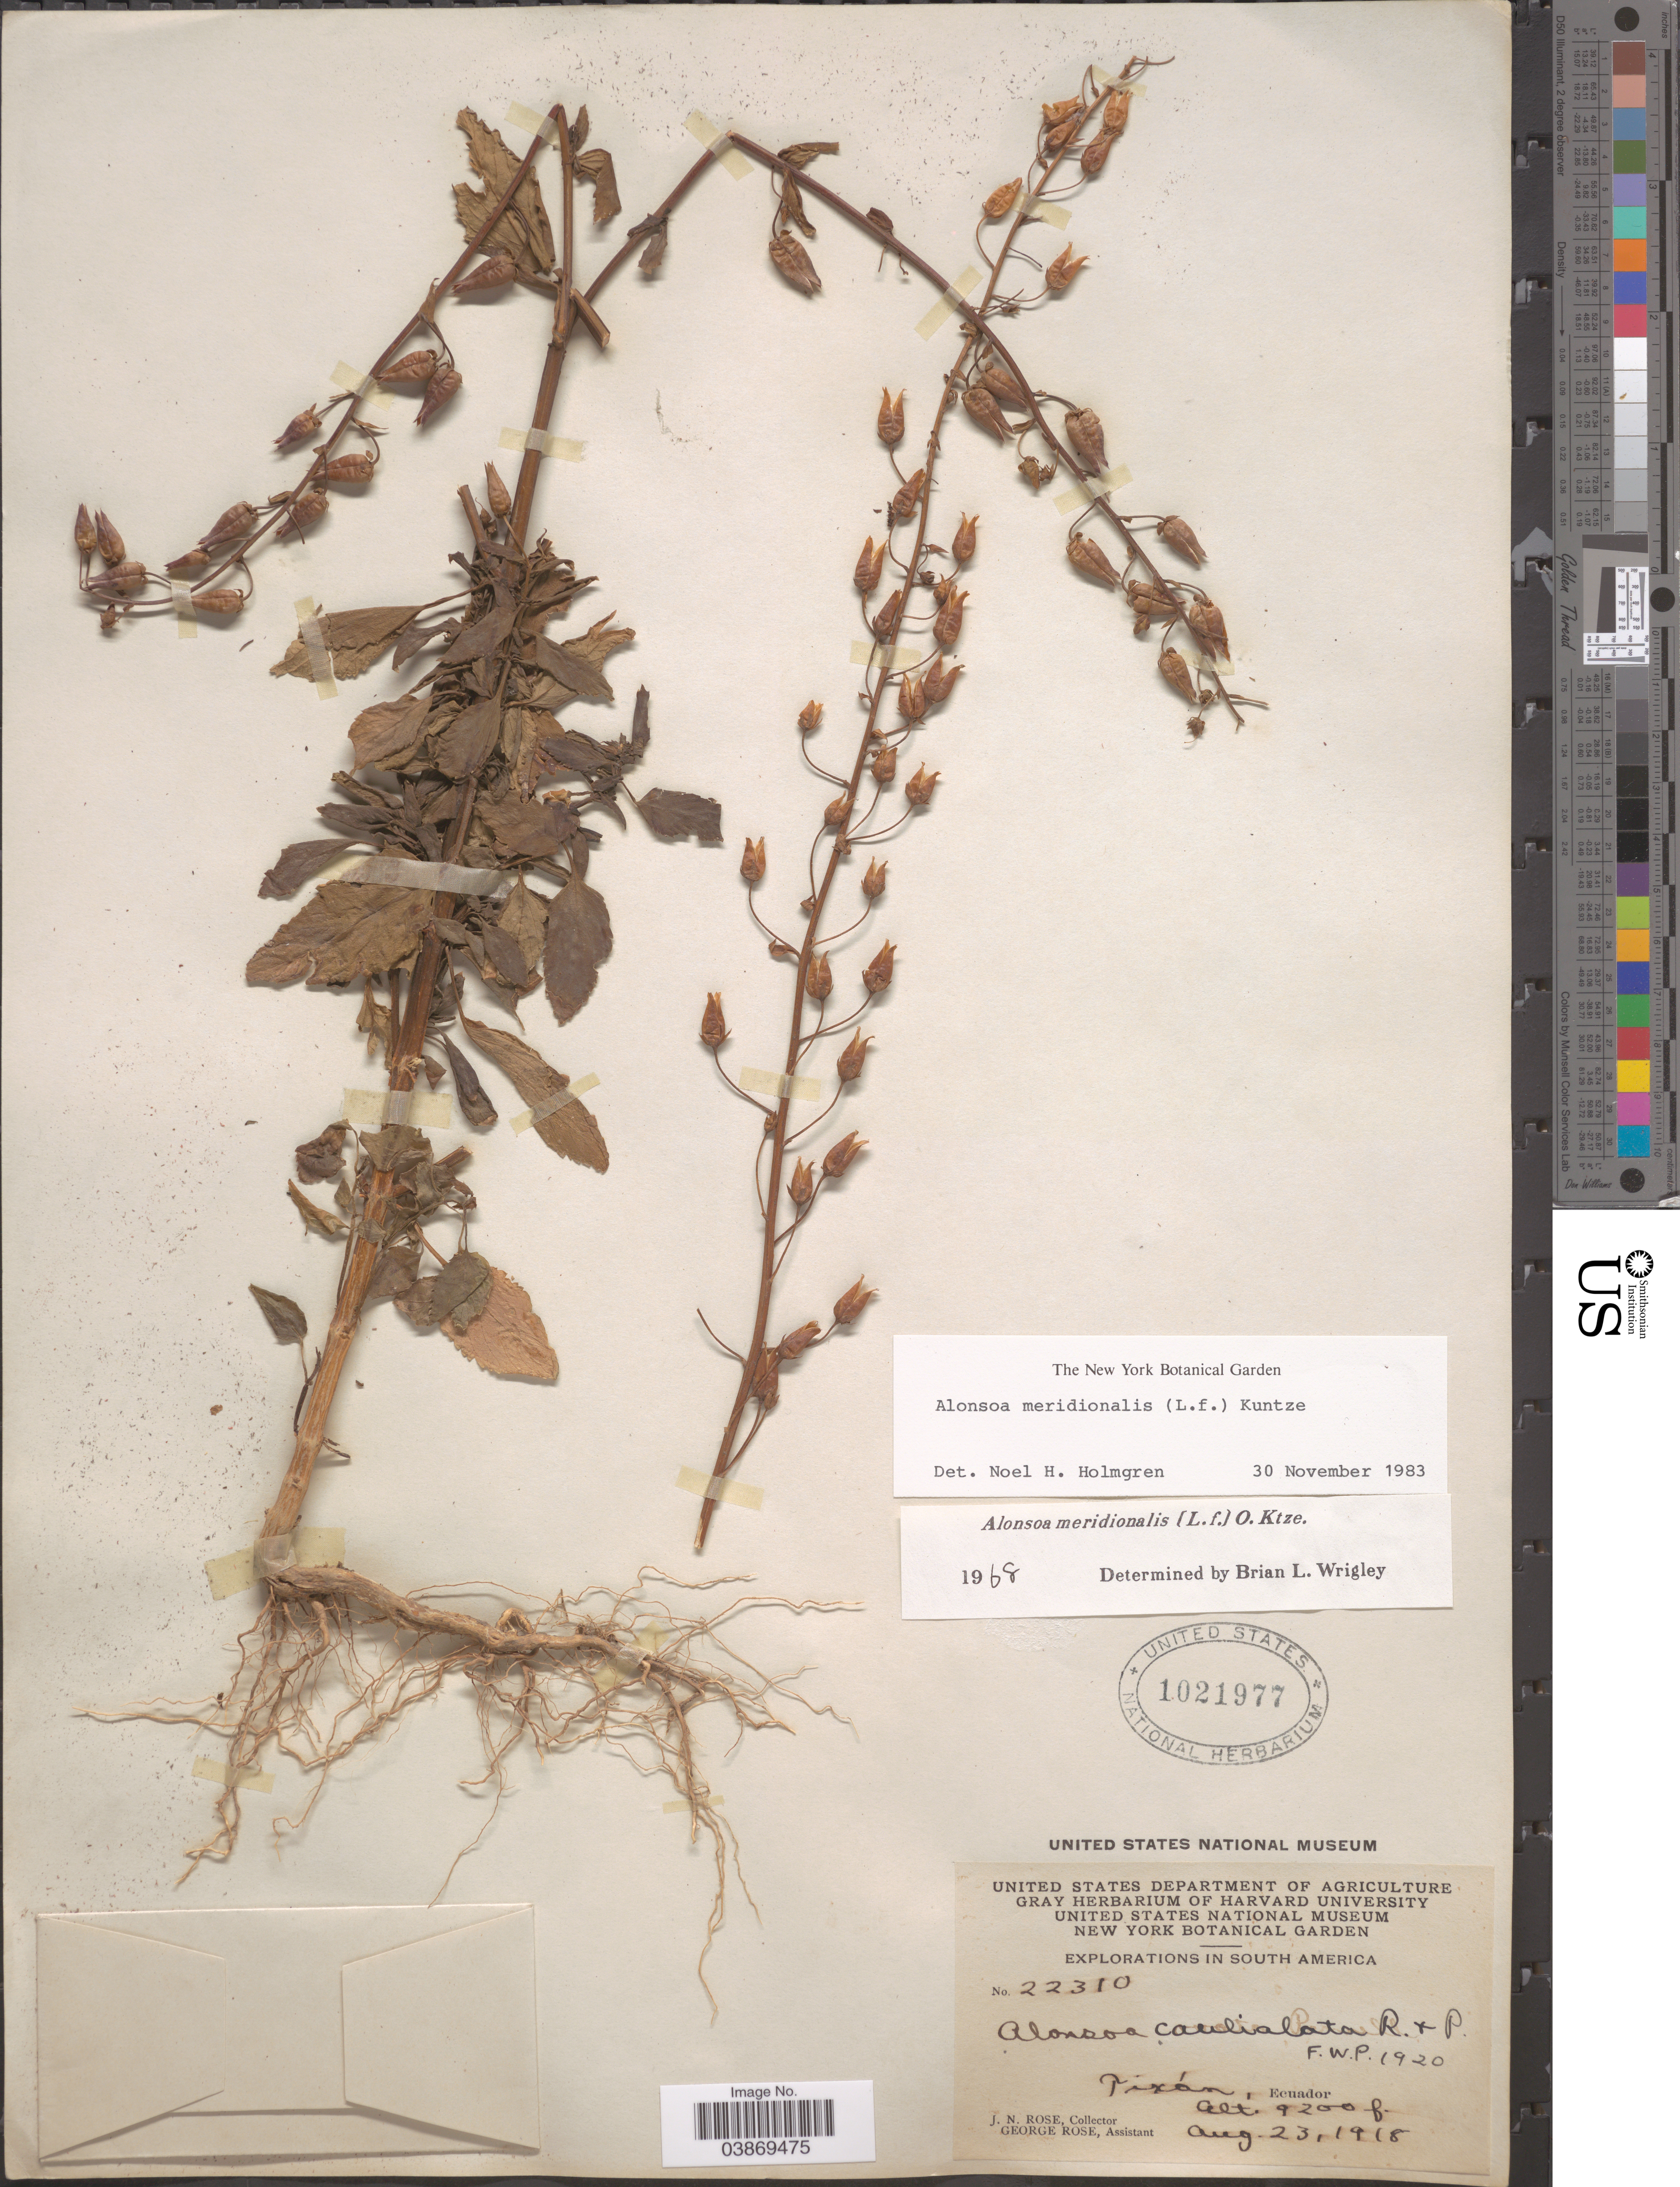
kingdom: Plantae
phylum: Tracheophyta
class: Magnoliopsida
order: Lamiales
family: Scrophulariaceae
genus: Alonsoa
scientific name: Alonsoa meridionalis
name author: (L. f.) Kuntze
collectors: J. N. Rose & G. Rose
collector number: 22310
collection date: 1918-08-23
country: Ecuador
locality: Tixán.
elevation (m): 2804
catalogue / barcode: US 1021977